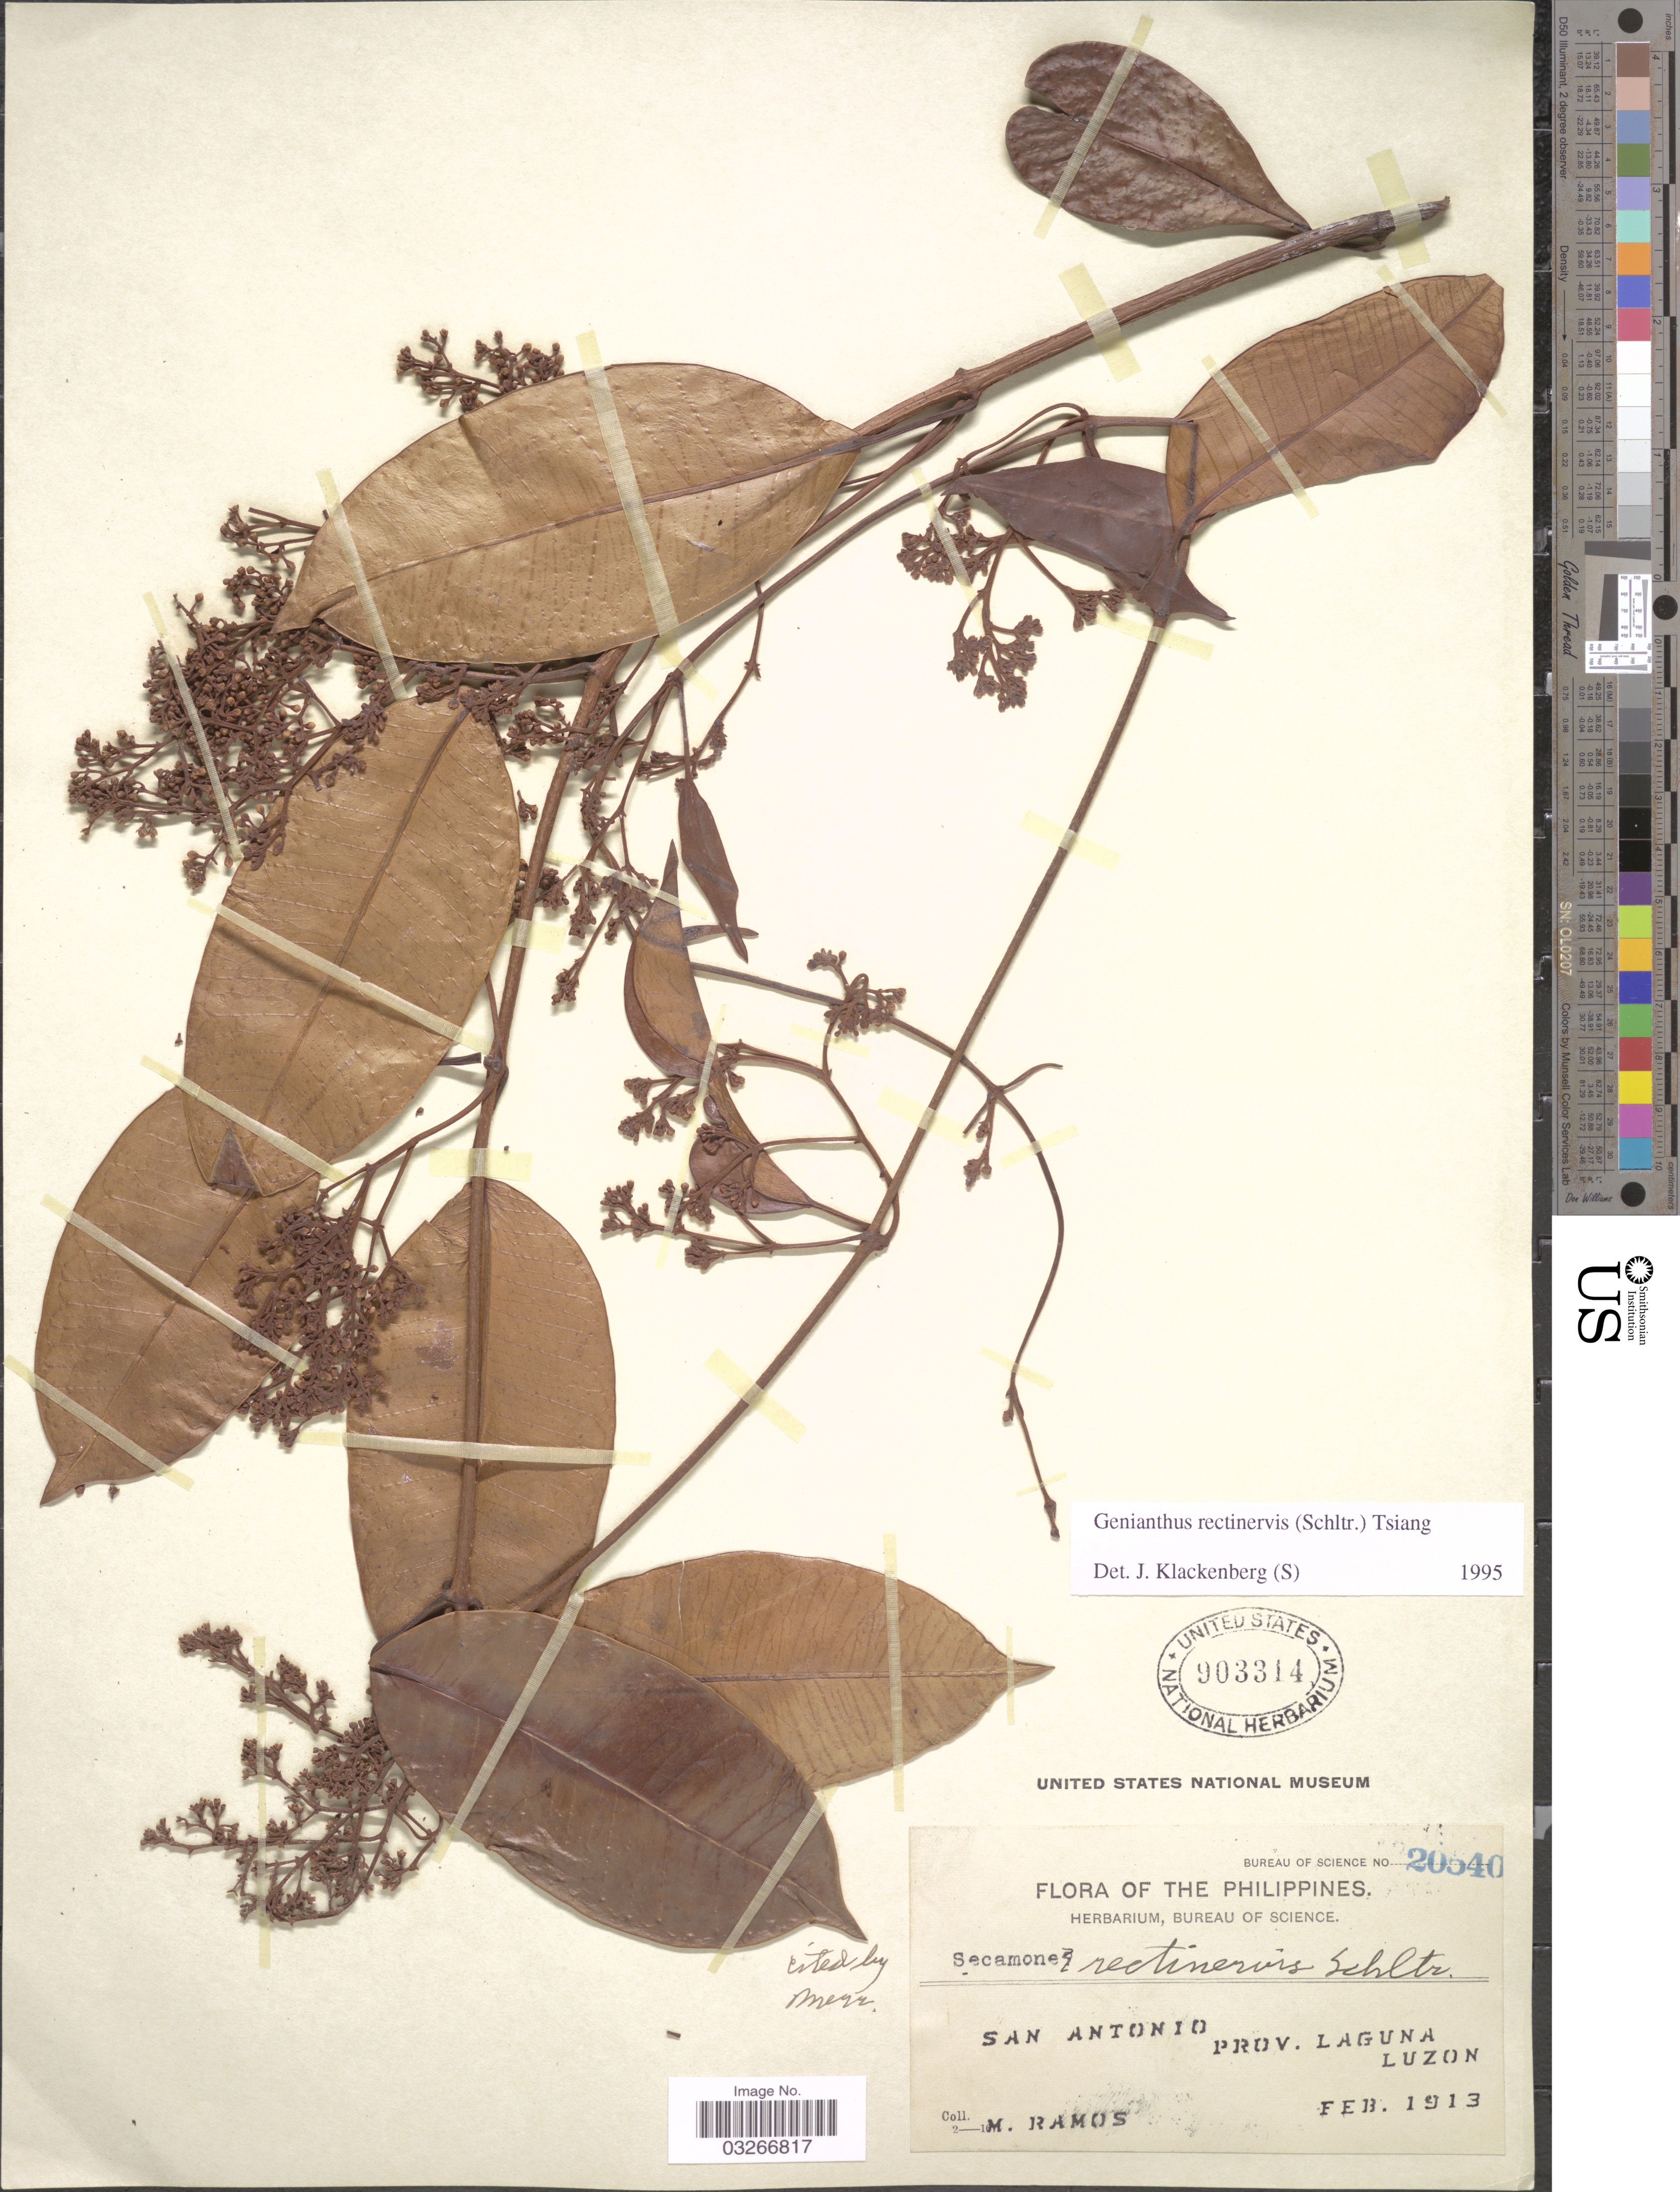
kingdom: Plantae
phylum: Tracheophyta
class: Magnoliopsida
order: Gentianales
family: Apocynaceae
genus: Genianthus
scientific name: Genianthus rectinervis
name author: (Schltr.) Tsiang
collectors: M. Ramos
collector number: Bureau of Science 20540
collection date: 1913-02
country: Philippines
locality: San Antonio, Prov. Laguna, Luzon.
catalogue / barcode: US 903314